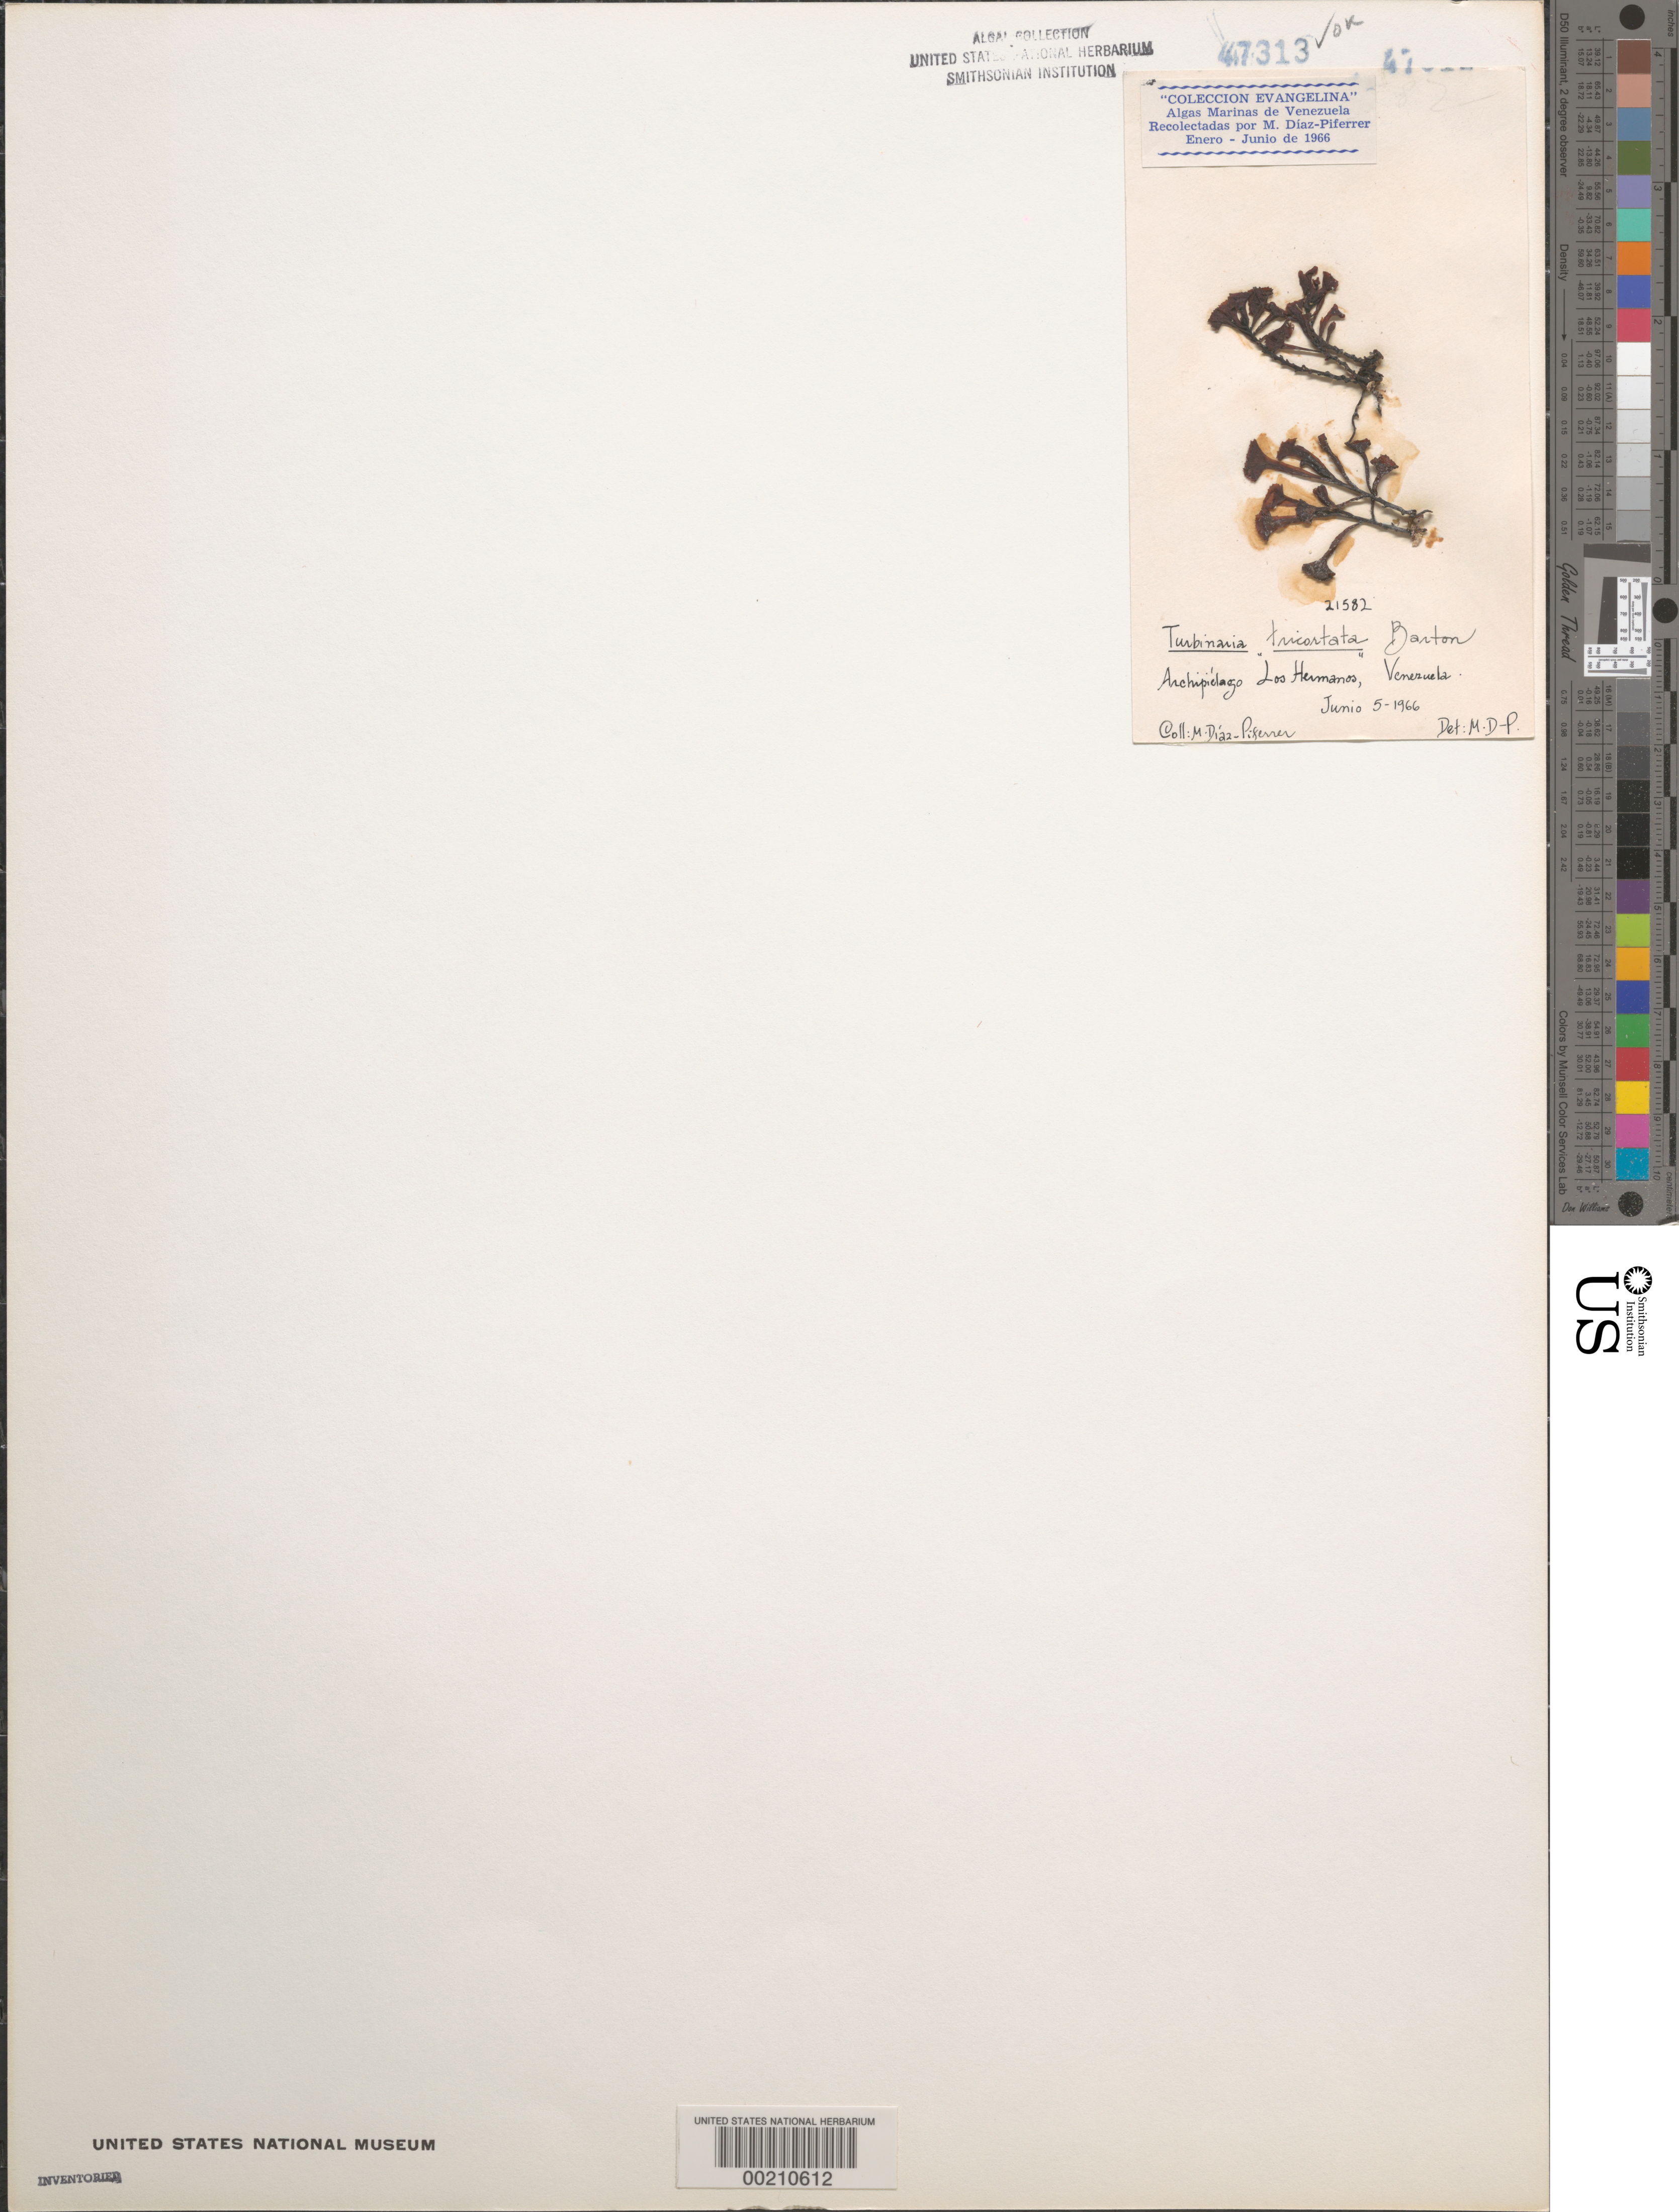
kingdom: Chromista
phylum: Ochrophyta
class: Phaeophyceae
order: Fucales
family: Sargassaceae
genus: Turbinaria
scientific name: Turbinaria tricostata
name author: E.S. Barton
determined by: Diaz-Piferrer, M.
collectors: M. Diaz-Piferrer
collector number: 21582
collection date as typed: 05 Jun 1966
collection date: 1966-06-05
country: Venezuela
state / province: Dependencias Federales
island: Los Hermanos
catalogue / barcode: US 47313